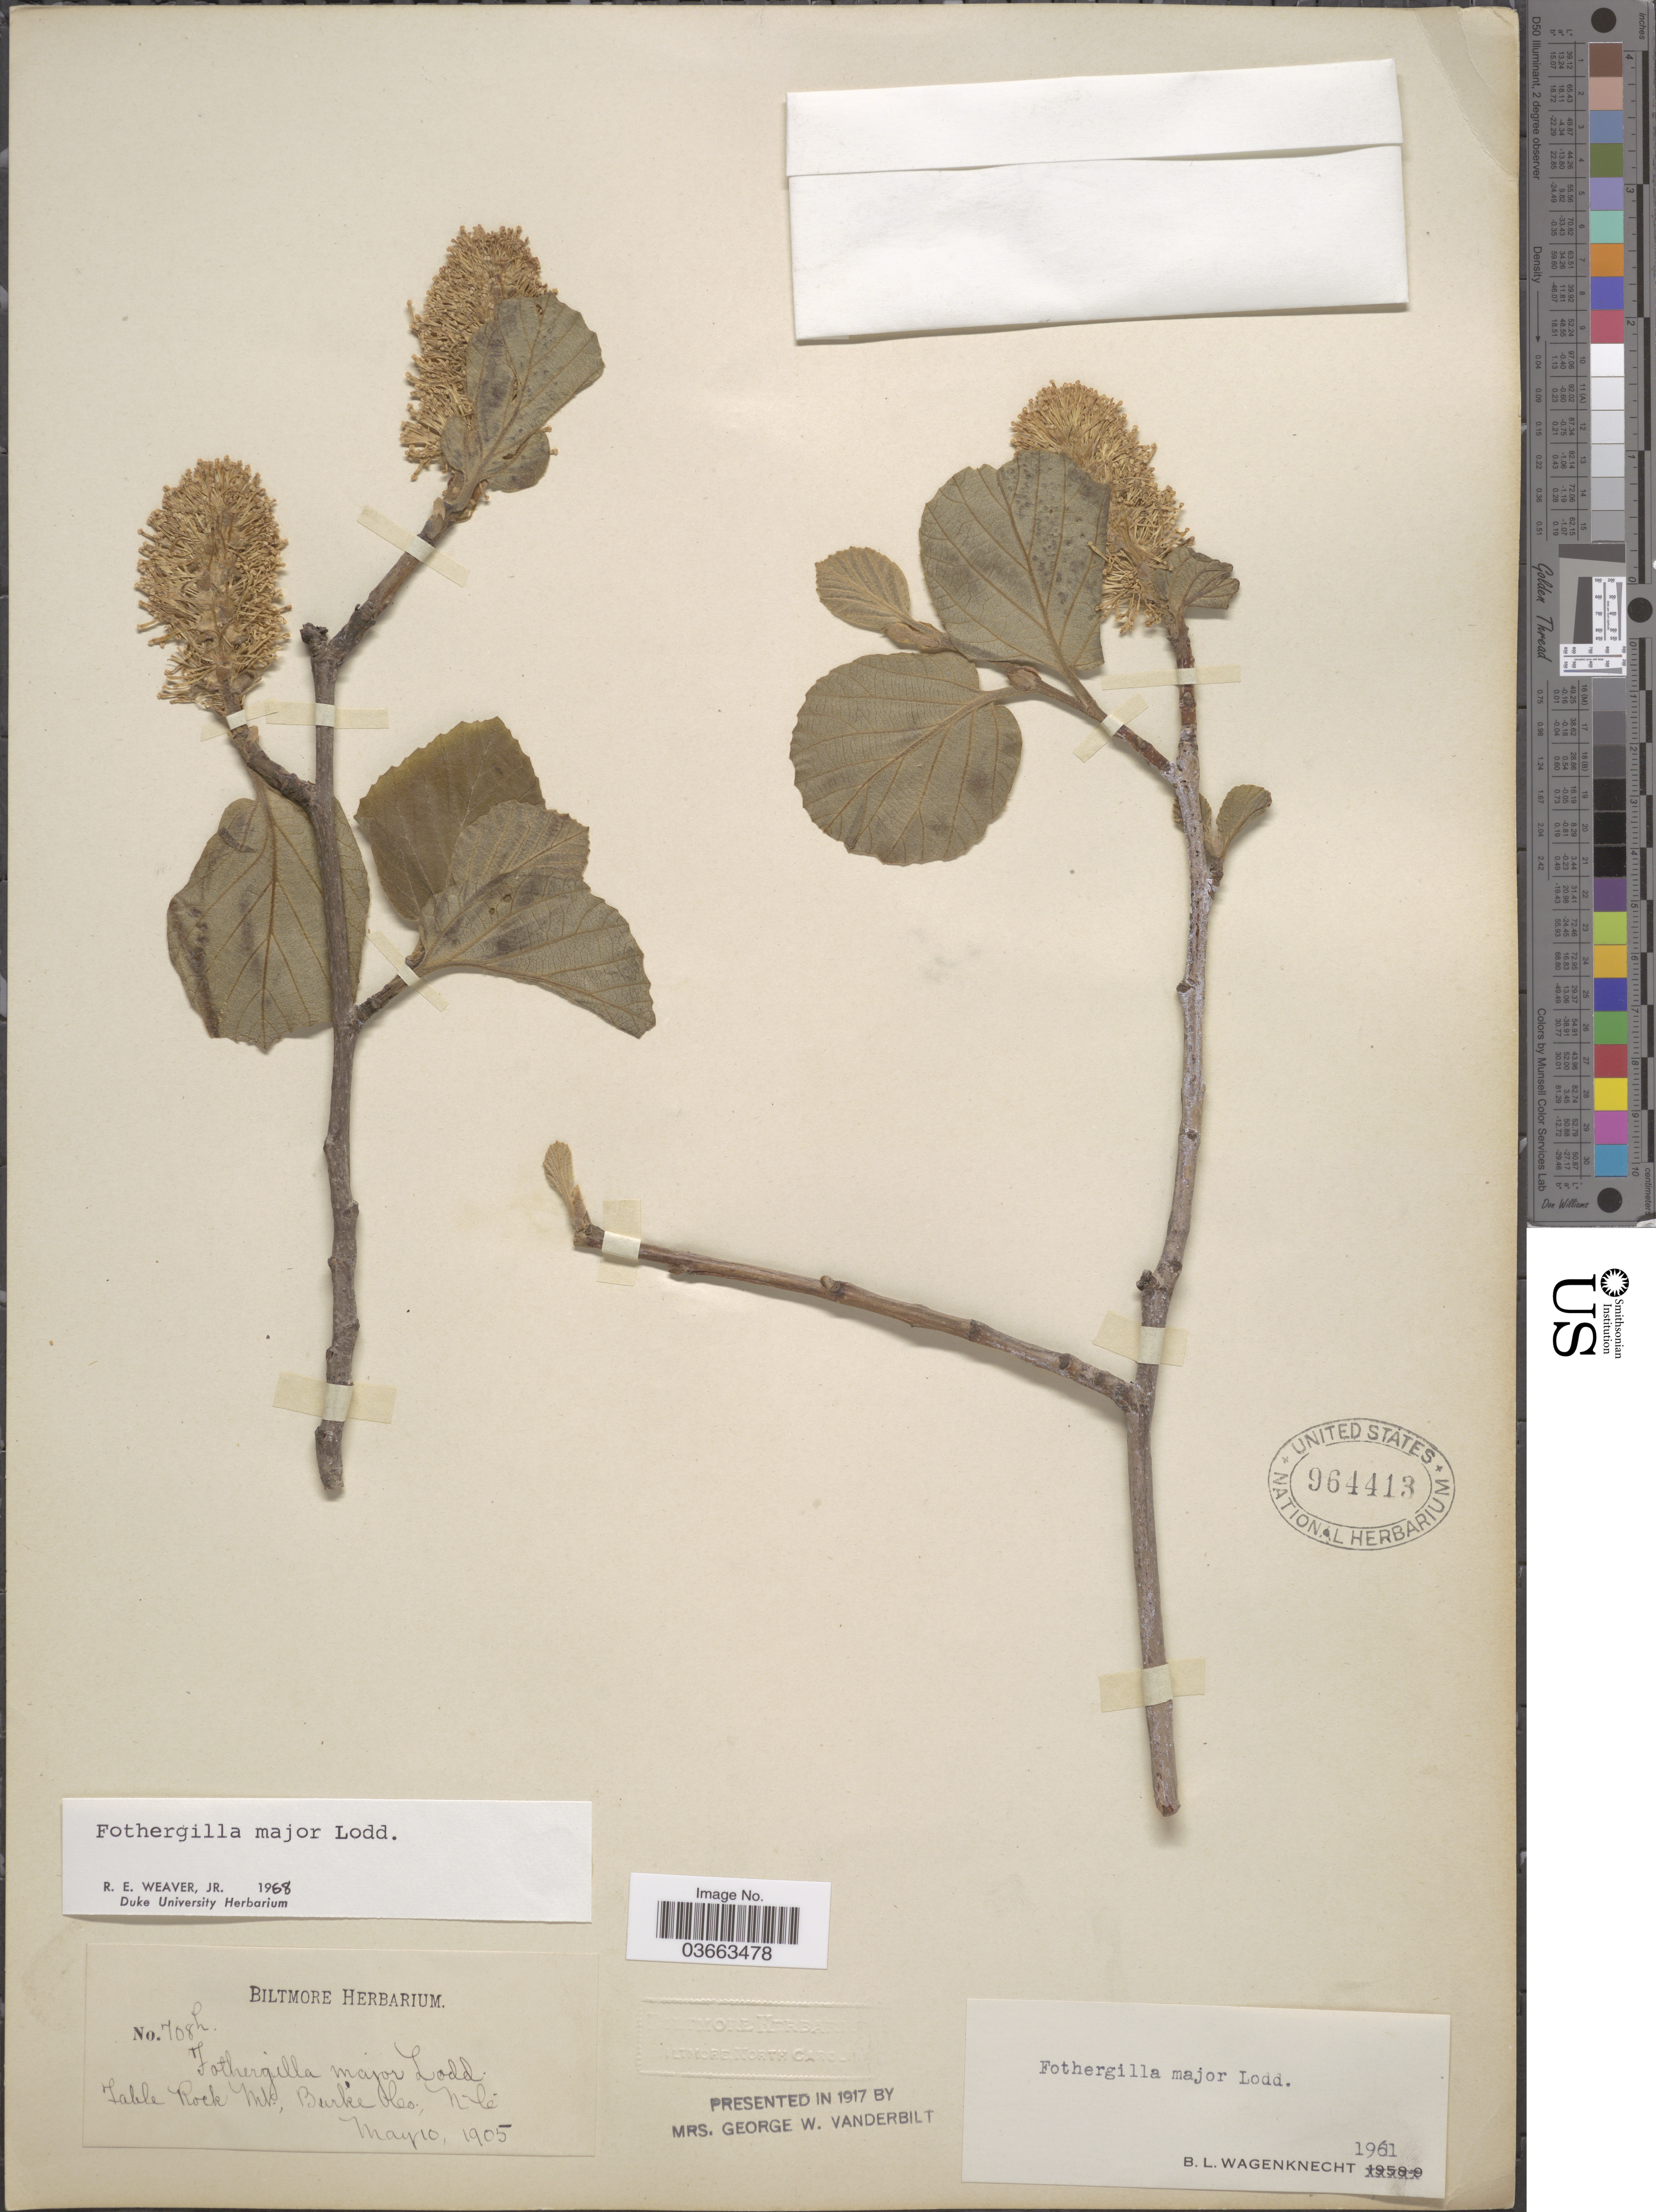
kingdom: Plantae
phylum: Tracheophyta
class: Magnoliopsida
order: Saxifragales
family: Hamamelidaceae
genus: Fothergilla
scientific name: Fothergilla major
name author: Lodd.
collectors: ex herb. Biltmore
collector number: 708h*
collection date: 1905-05-10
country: United States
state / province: North Carolina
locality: Table Rock Mt., Burke Co.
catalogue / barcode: US 964413